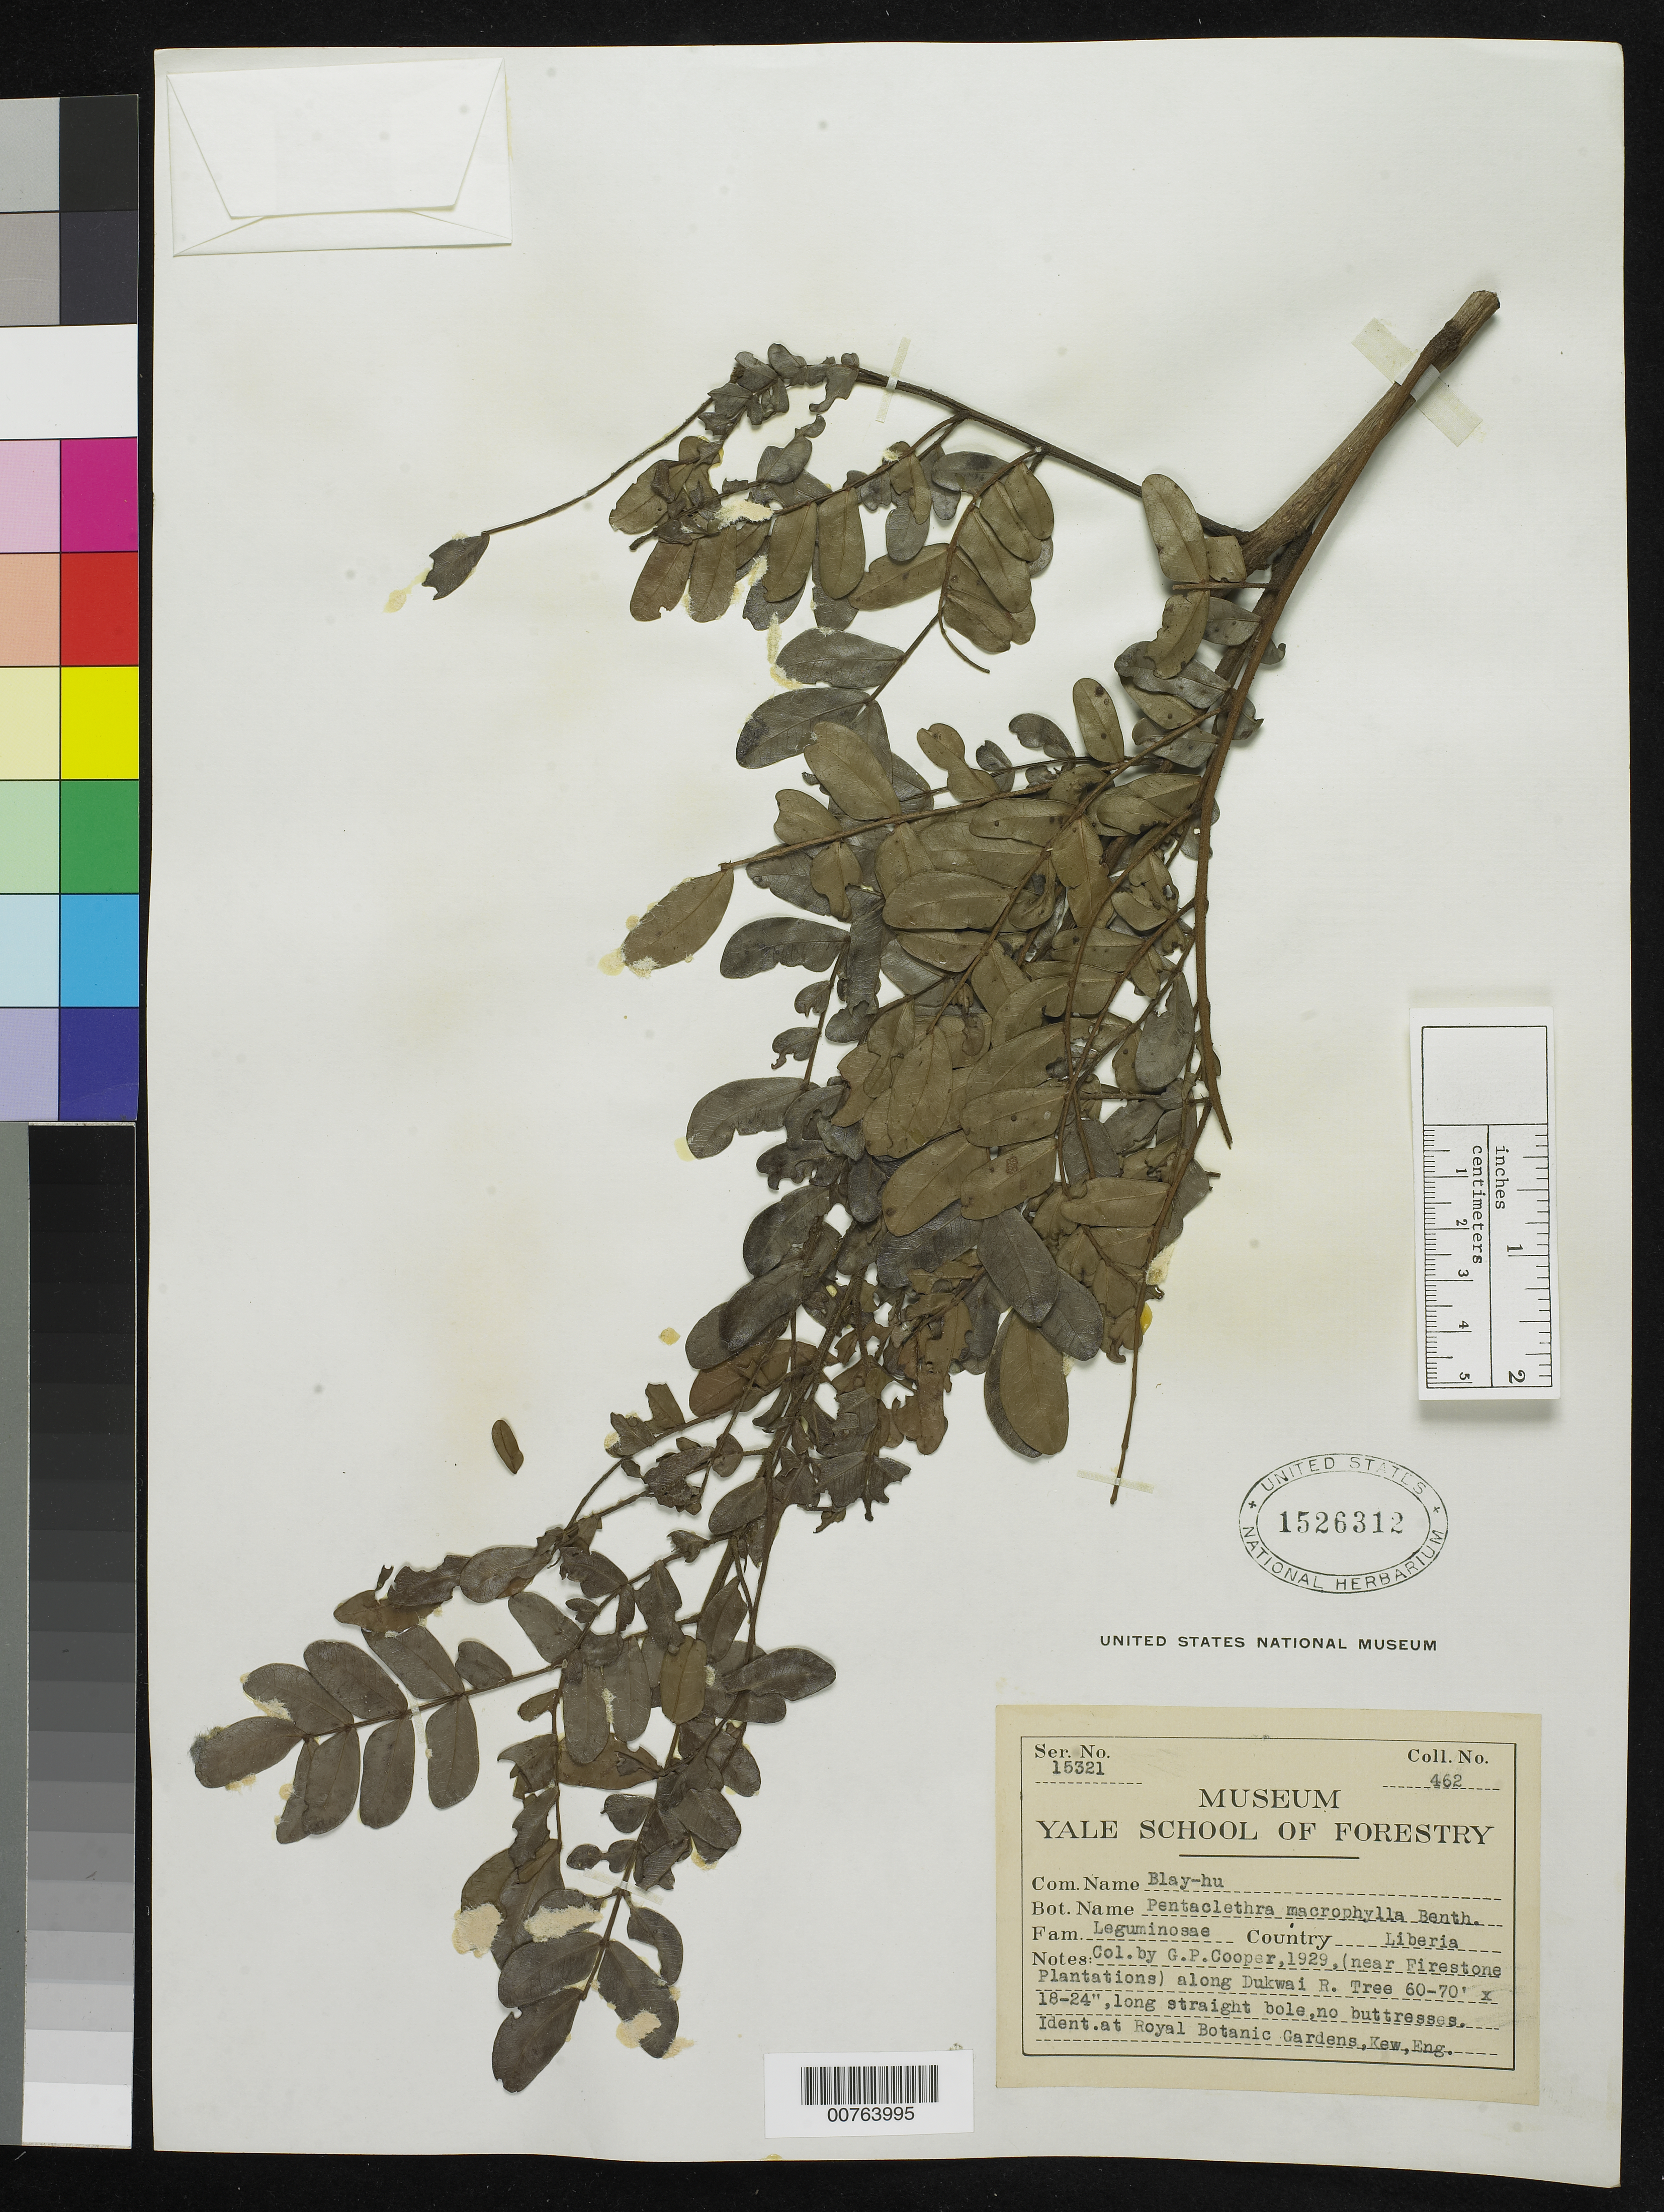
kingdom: Plantae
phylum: Tracheophyta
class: Magnoliopsida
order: Fabales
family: Fabaceae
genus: Pentaclethra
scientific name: Pentaclethra macrophylla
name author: Benth.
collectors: G. Cooper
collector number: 462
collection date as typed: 1929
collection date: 1929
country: Liberia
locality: (near Firestone Plantations) along Dukwai River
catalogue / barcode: US 1526312